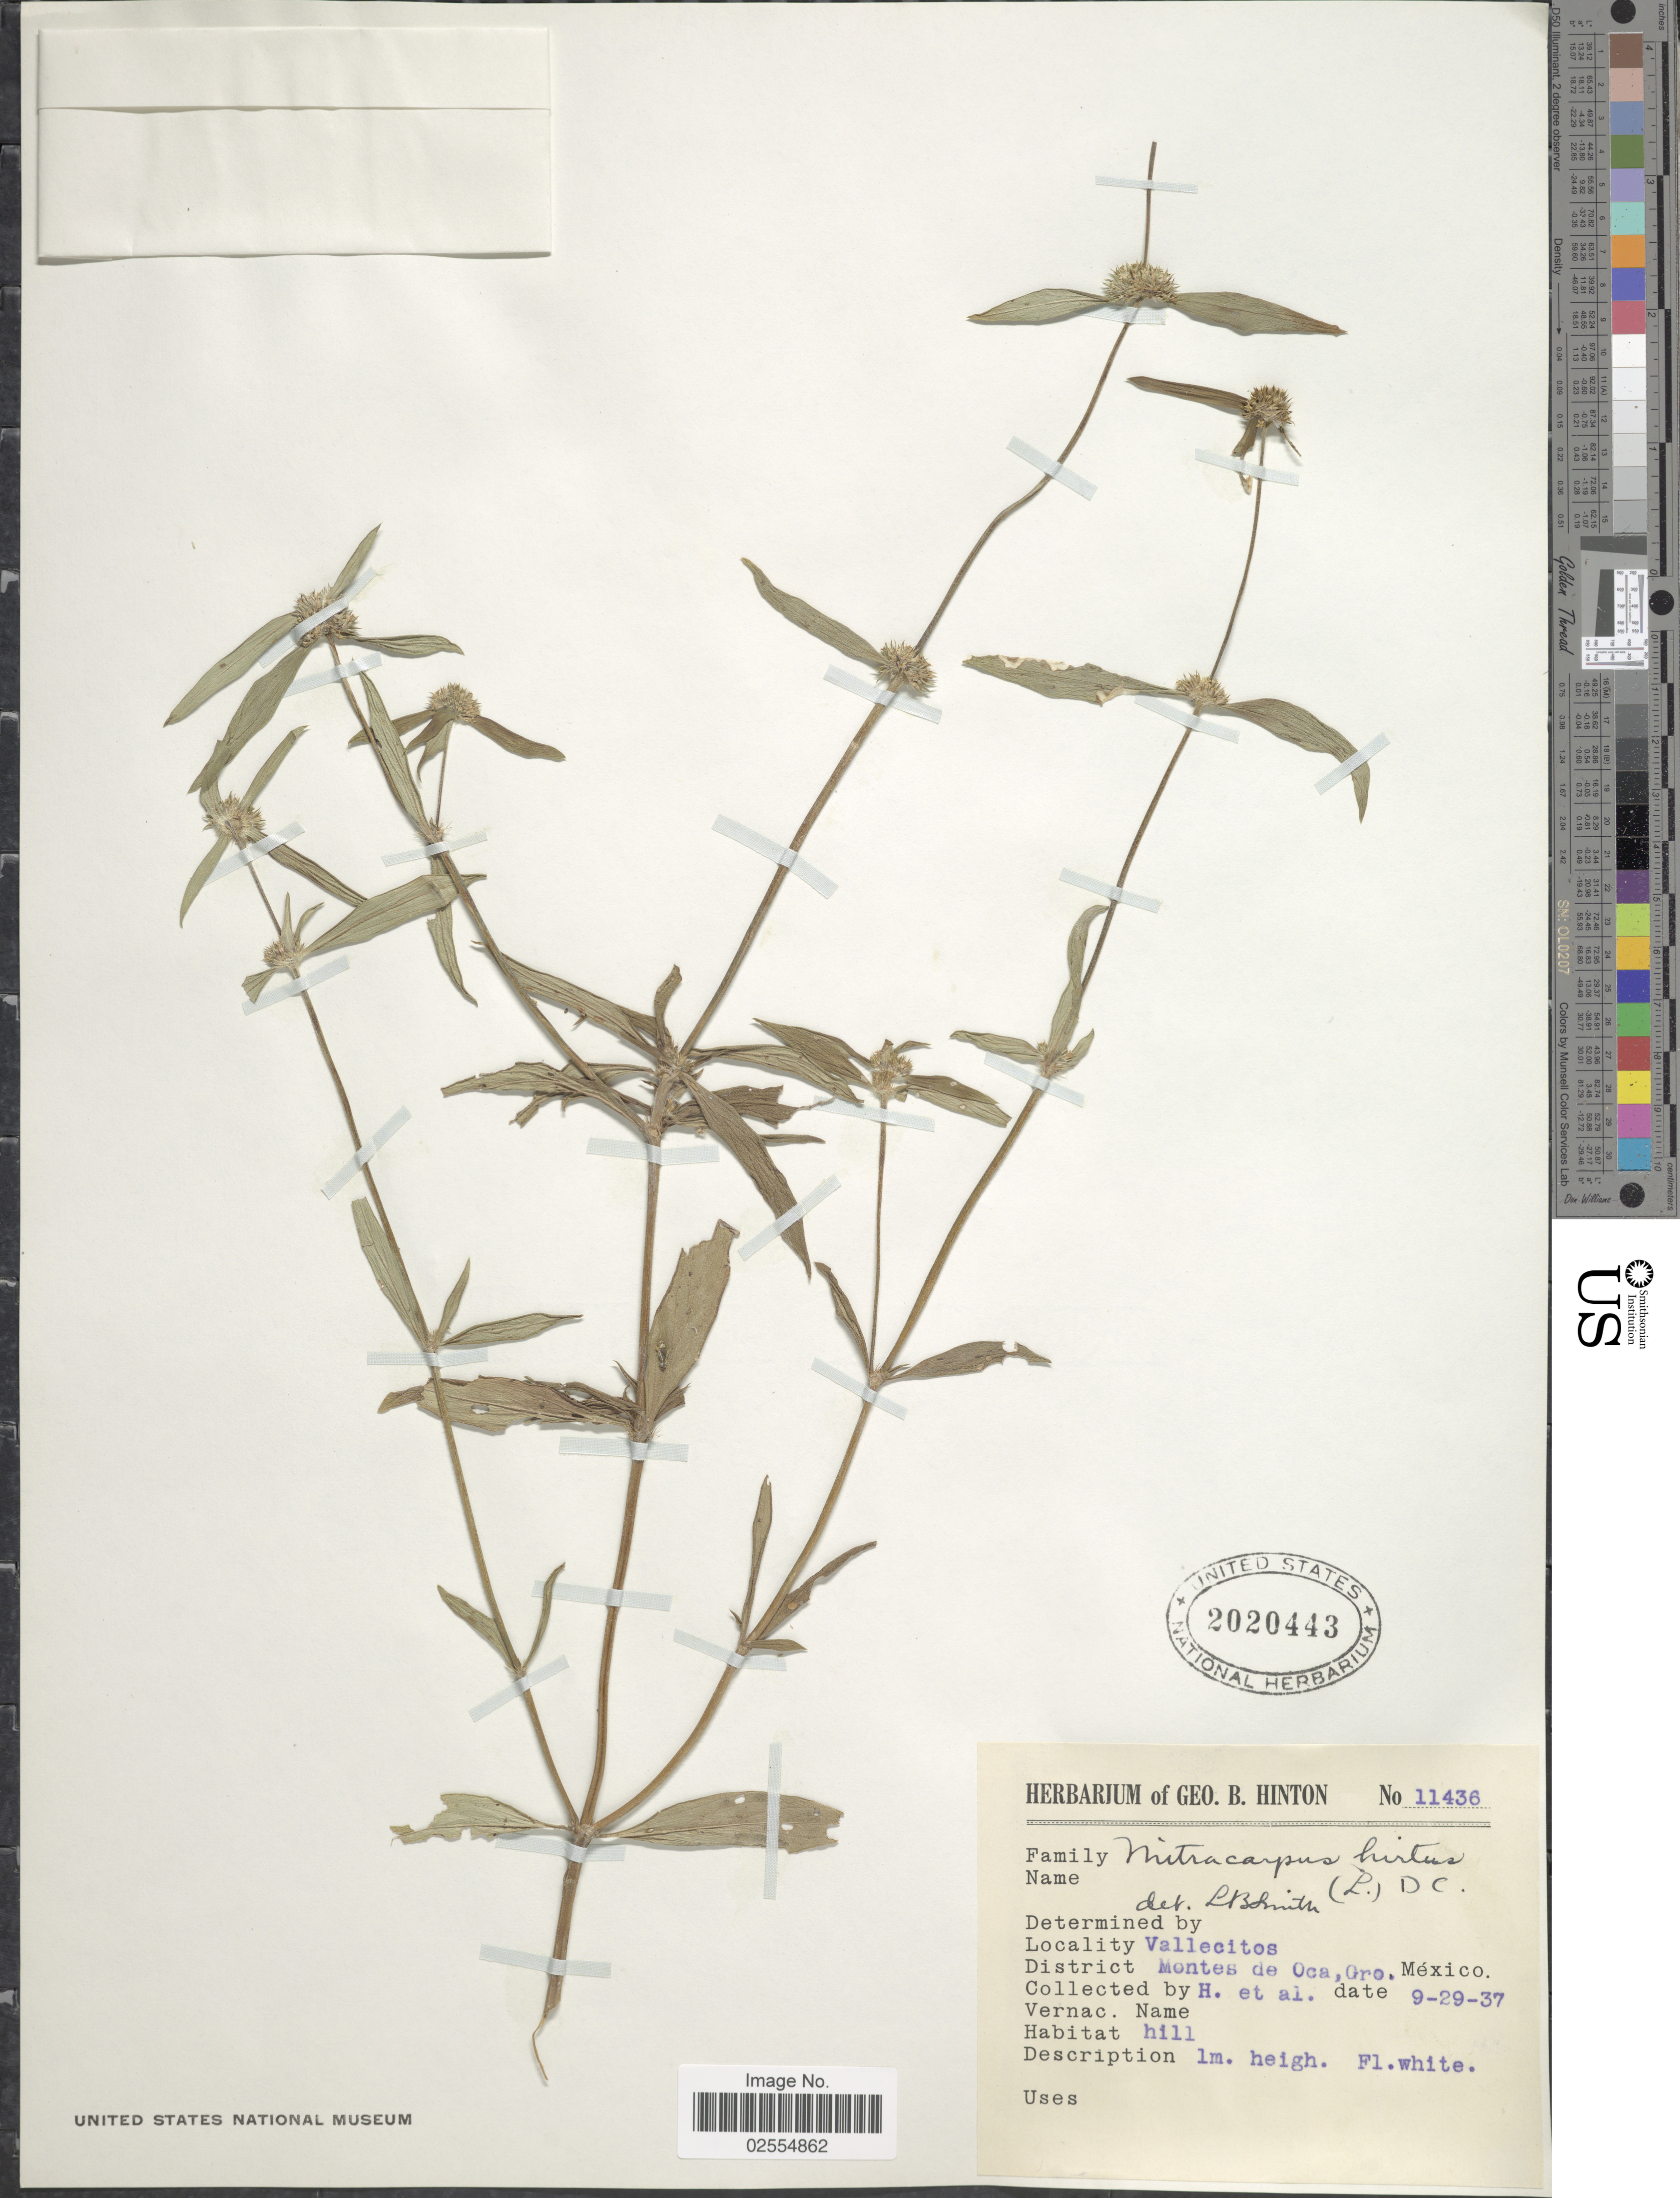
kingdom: Plantae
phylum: Tracheophyta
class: Magnoliopsida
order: Gentianales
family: Rubiaceae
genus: Mitracarpus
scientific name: Mitracarpus hirtus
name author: (L.) DC.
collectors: G. B. Hinton & et al.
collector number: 11436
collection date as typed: Transcribed d/m/y: 29/9/37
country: Mexico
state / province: Guerrero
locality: Vallecitos. District Montes de Oca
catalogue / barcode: US 2020443